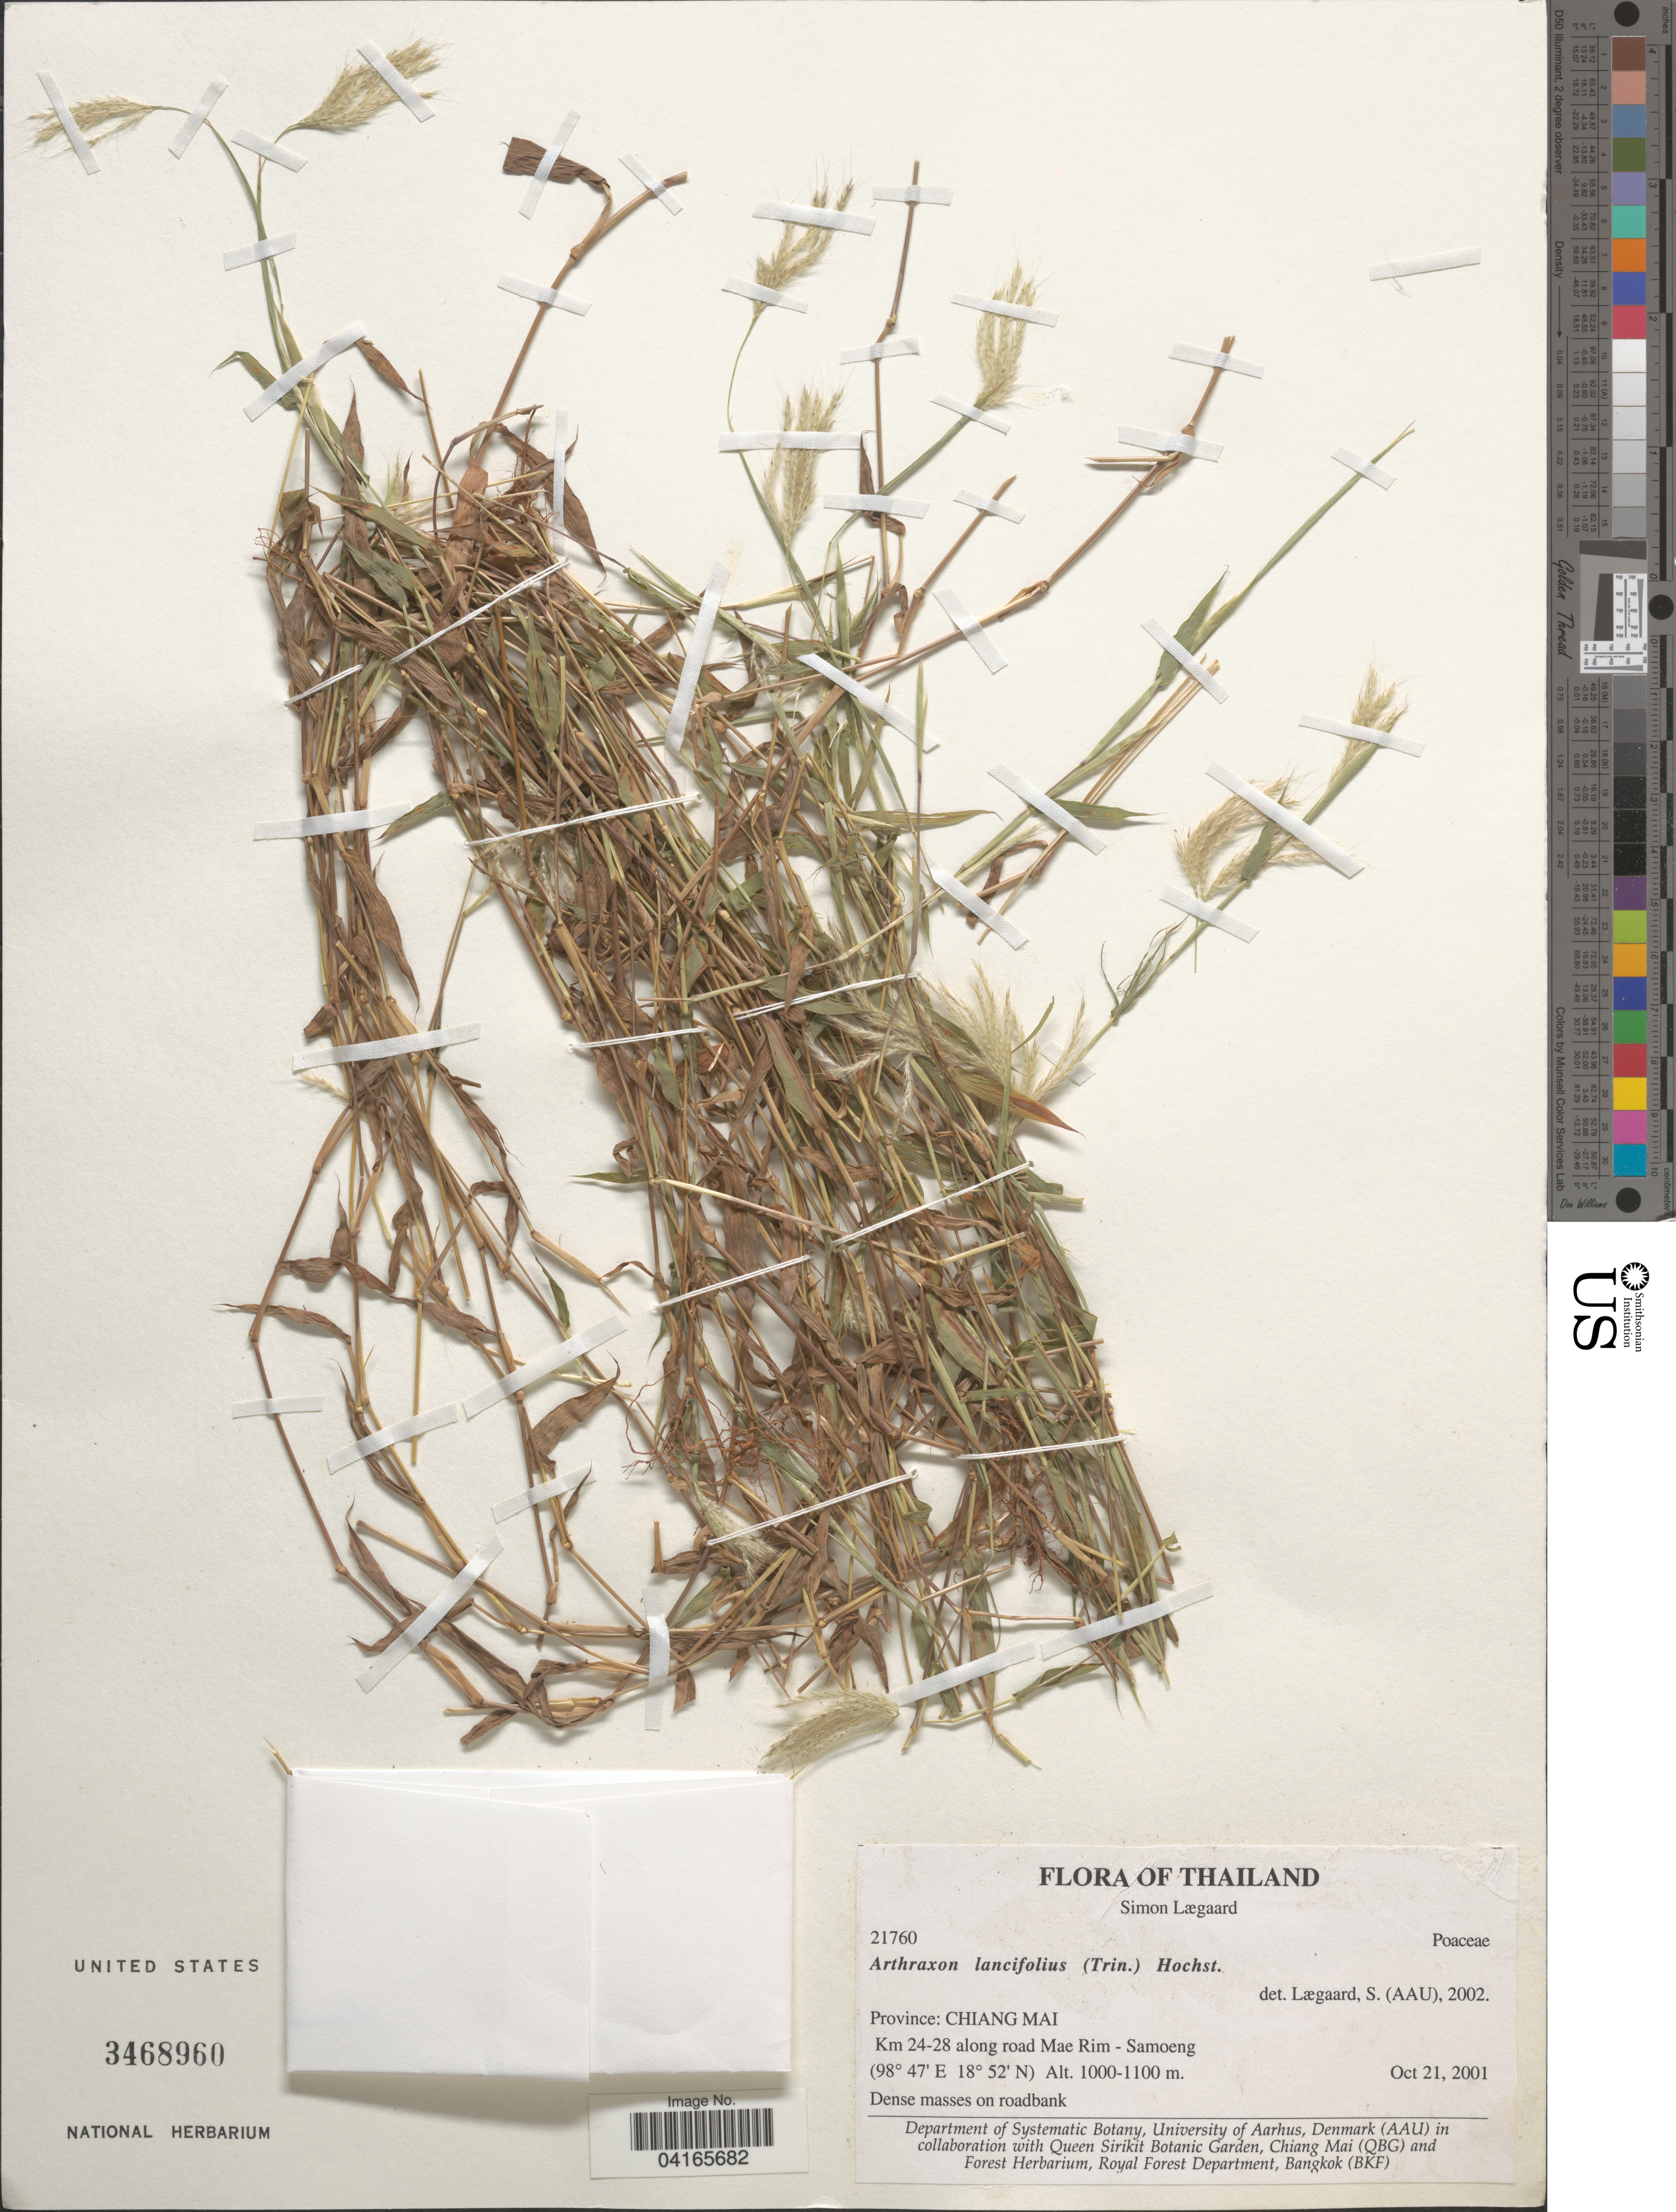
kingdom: Plantae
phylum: Tracheophyta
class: Liliopsida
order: Poales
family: Poaceae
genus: Arthraxon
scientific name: Arthraxon lancifolius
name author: (Trin.) Hochst.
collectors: S. Lægaard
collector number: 21760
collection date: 2001-10-21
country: Thailand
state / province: Chiang Mai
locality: Km 24-28 along road Mae Rim - Samoeng.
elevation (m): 1000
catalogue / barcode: US 3468960